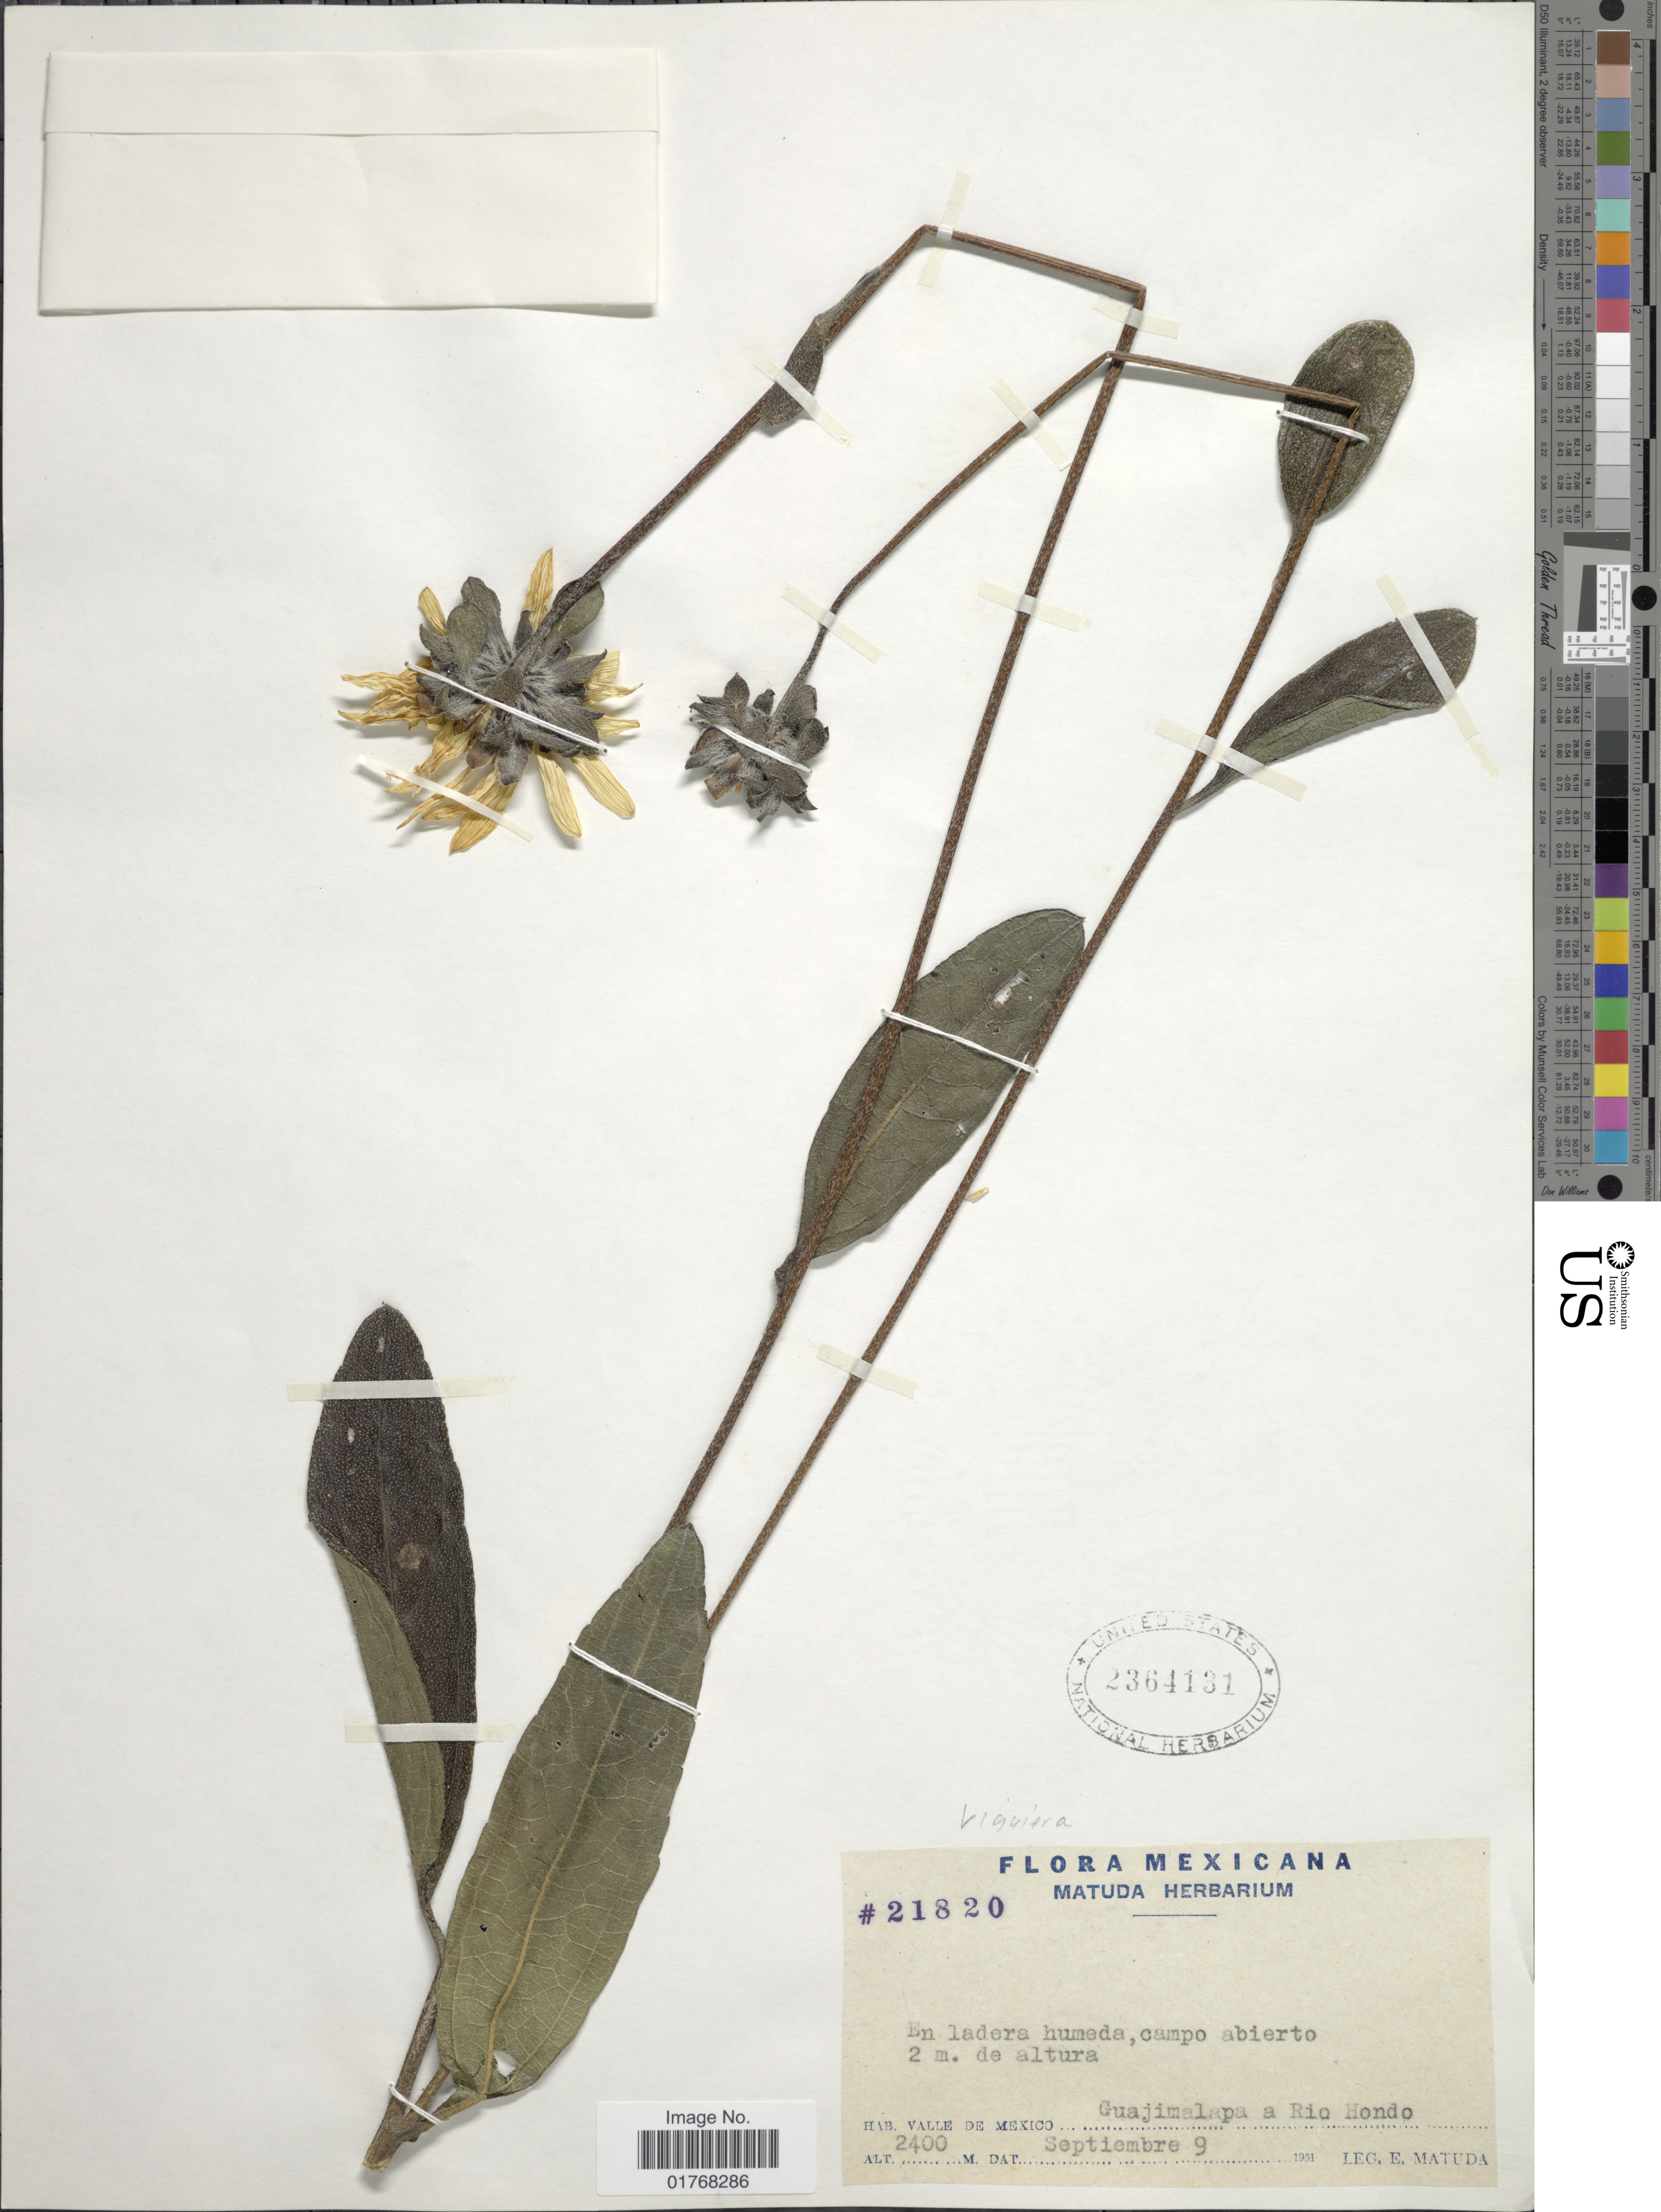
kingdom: Plantae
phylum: Tracheophyta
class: Magnoliopsida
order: Asterales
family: Asteraceae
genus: Viguiera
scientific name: Viguiera pachycephala var. simulans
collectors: E. Matuda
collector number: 21820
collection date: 1951-09-09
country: Mexico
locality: Valle de Mexico, Guajimalapa a Rio Hondo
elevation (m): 2400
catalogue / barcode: US 2364131